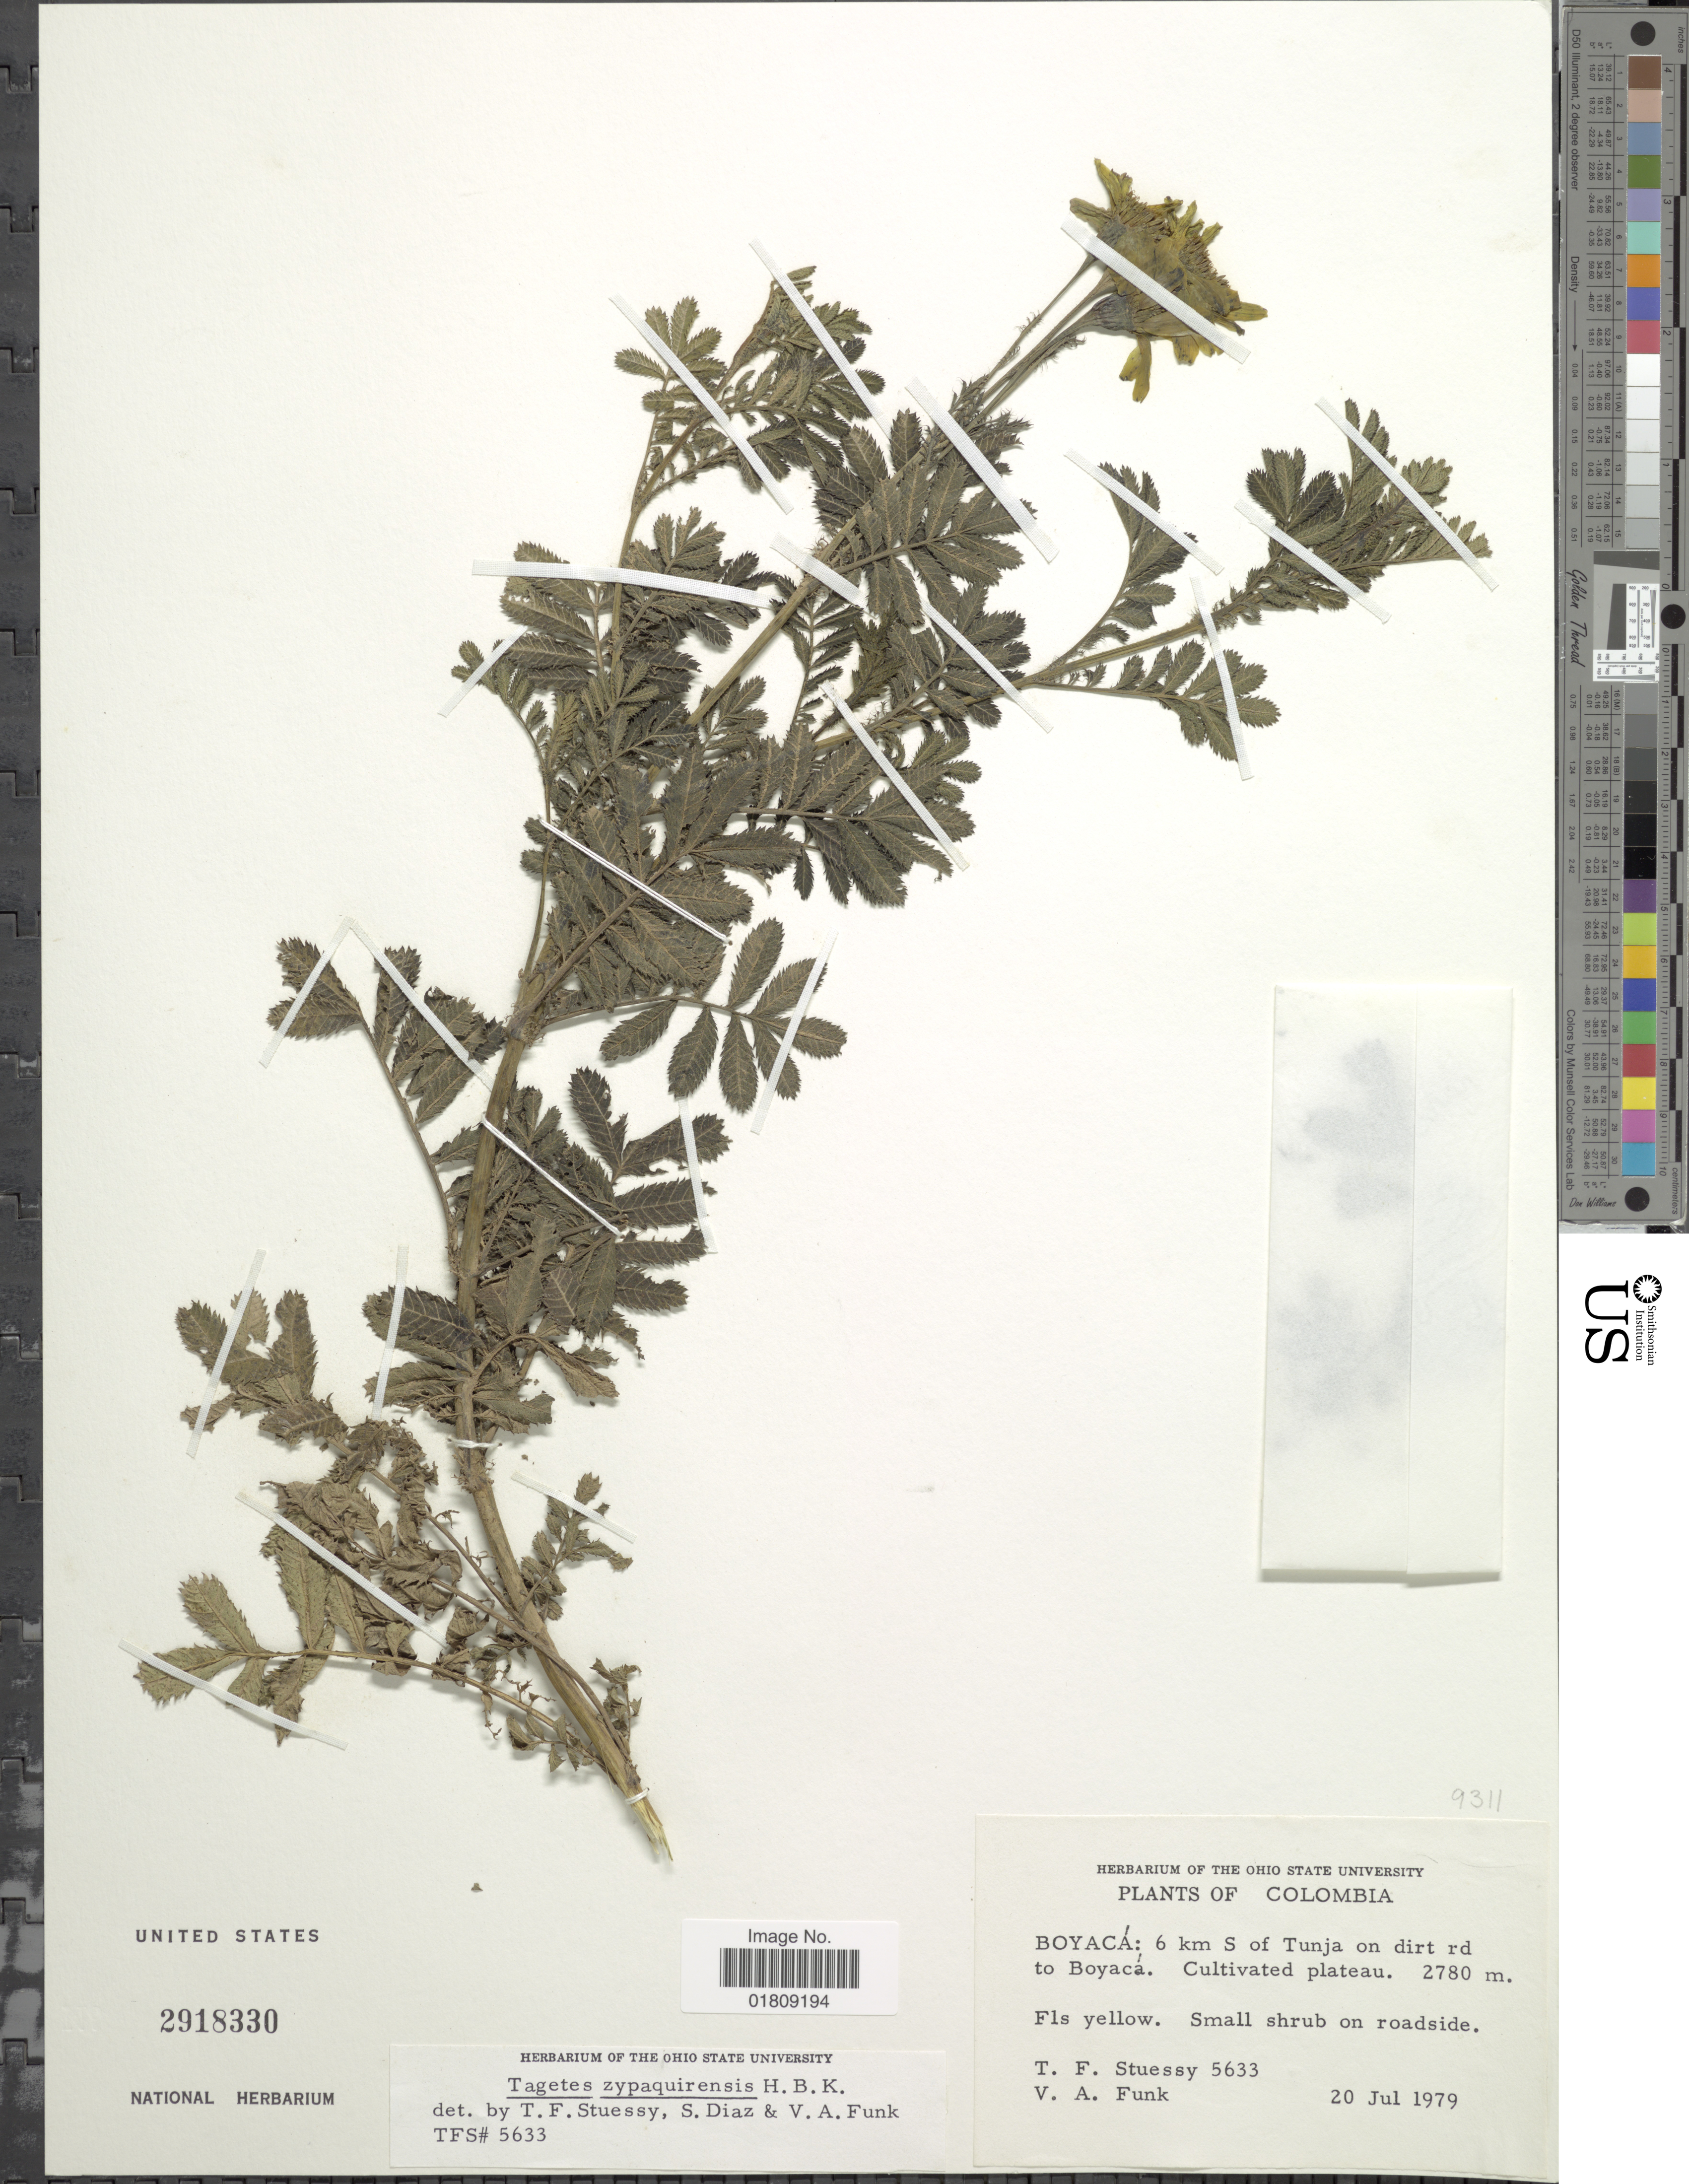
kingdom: Plantae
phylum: Tracheophyta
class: Magnoliopsida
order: Asterales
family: Asteraceae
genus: Tagetes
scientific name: Tagetes zypaquirensis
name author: Humb. & Bonpl.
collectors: T. Stuessy & V. Funk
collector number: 5633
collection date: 1979-07-20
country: Colombia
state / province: Boyacá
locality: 6 km S of Tunja on dirt rd to Boyaca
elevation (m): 2780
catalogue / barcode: US 2918330